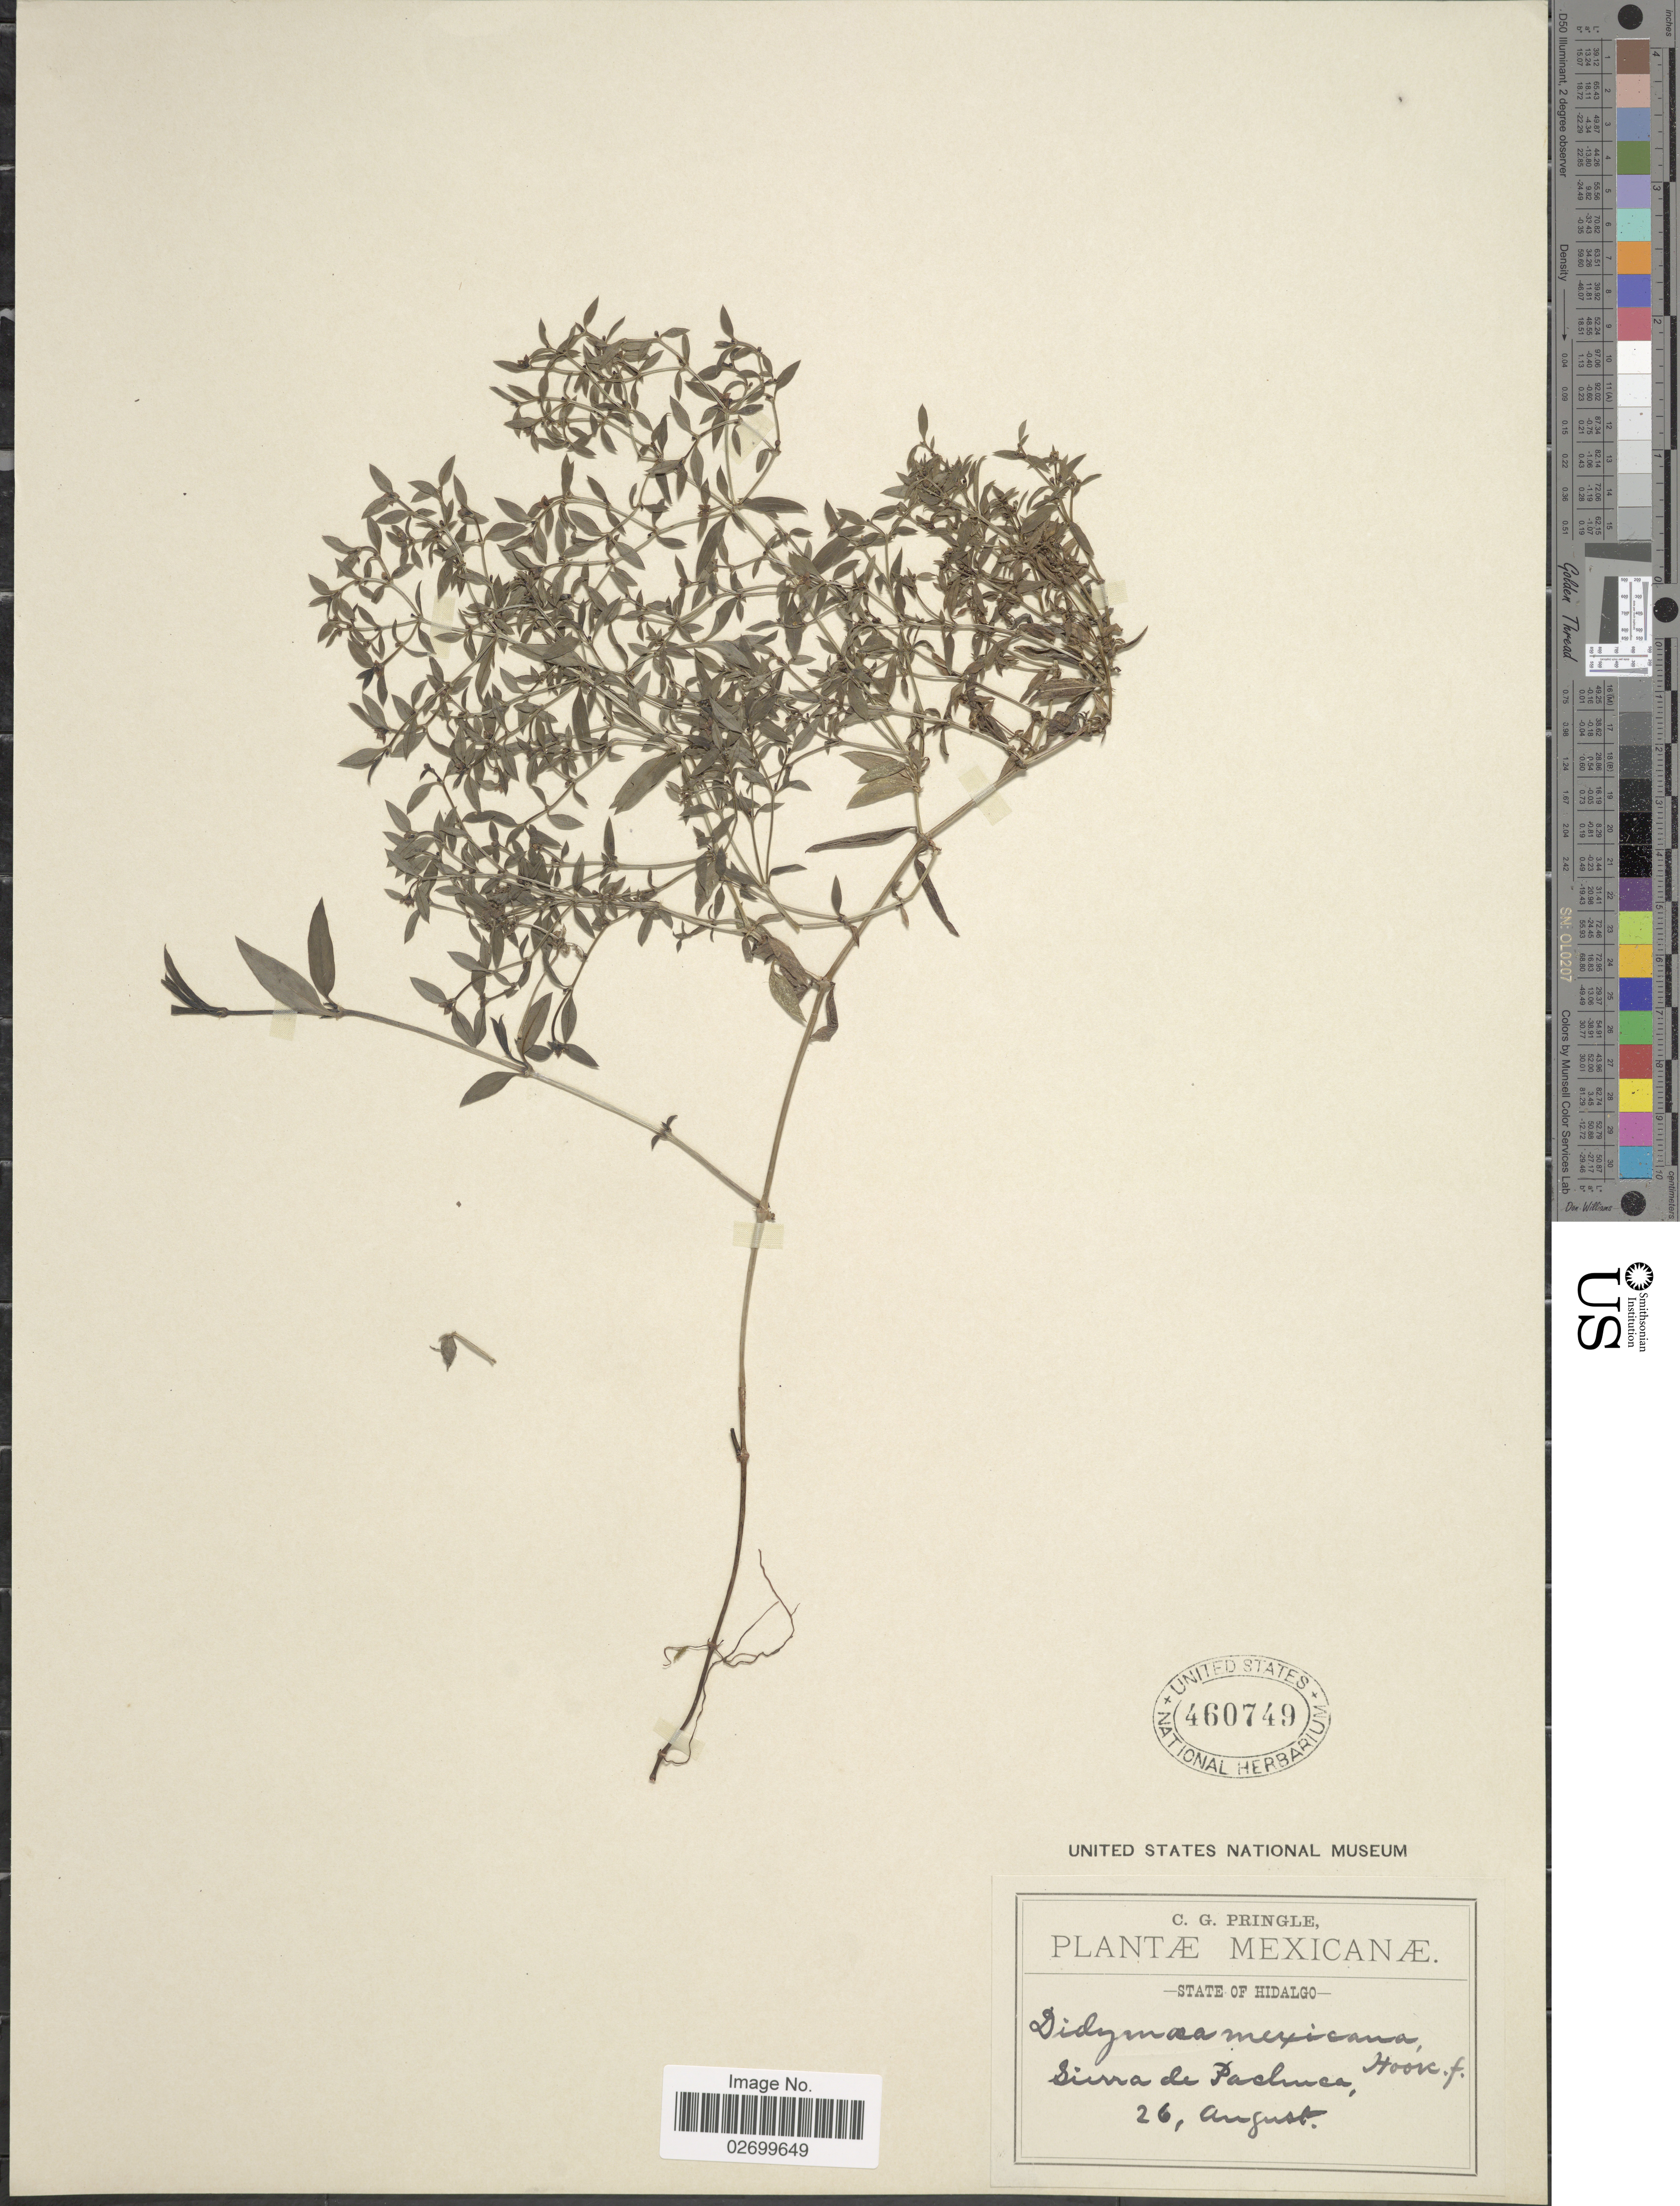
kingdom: Plantae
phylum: Tracheophyta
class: Magnoliopsida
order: Gentianales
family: Rubiaceae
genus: Didymaea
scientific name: Didymaea alsinoides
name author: (Cham. & Schltdl.) Standl.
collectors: C. G. Pringle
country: Mexico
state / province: Hidalgo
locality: Sierra de Pachuca.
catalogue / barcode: US 460749